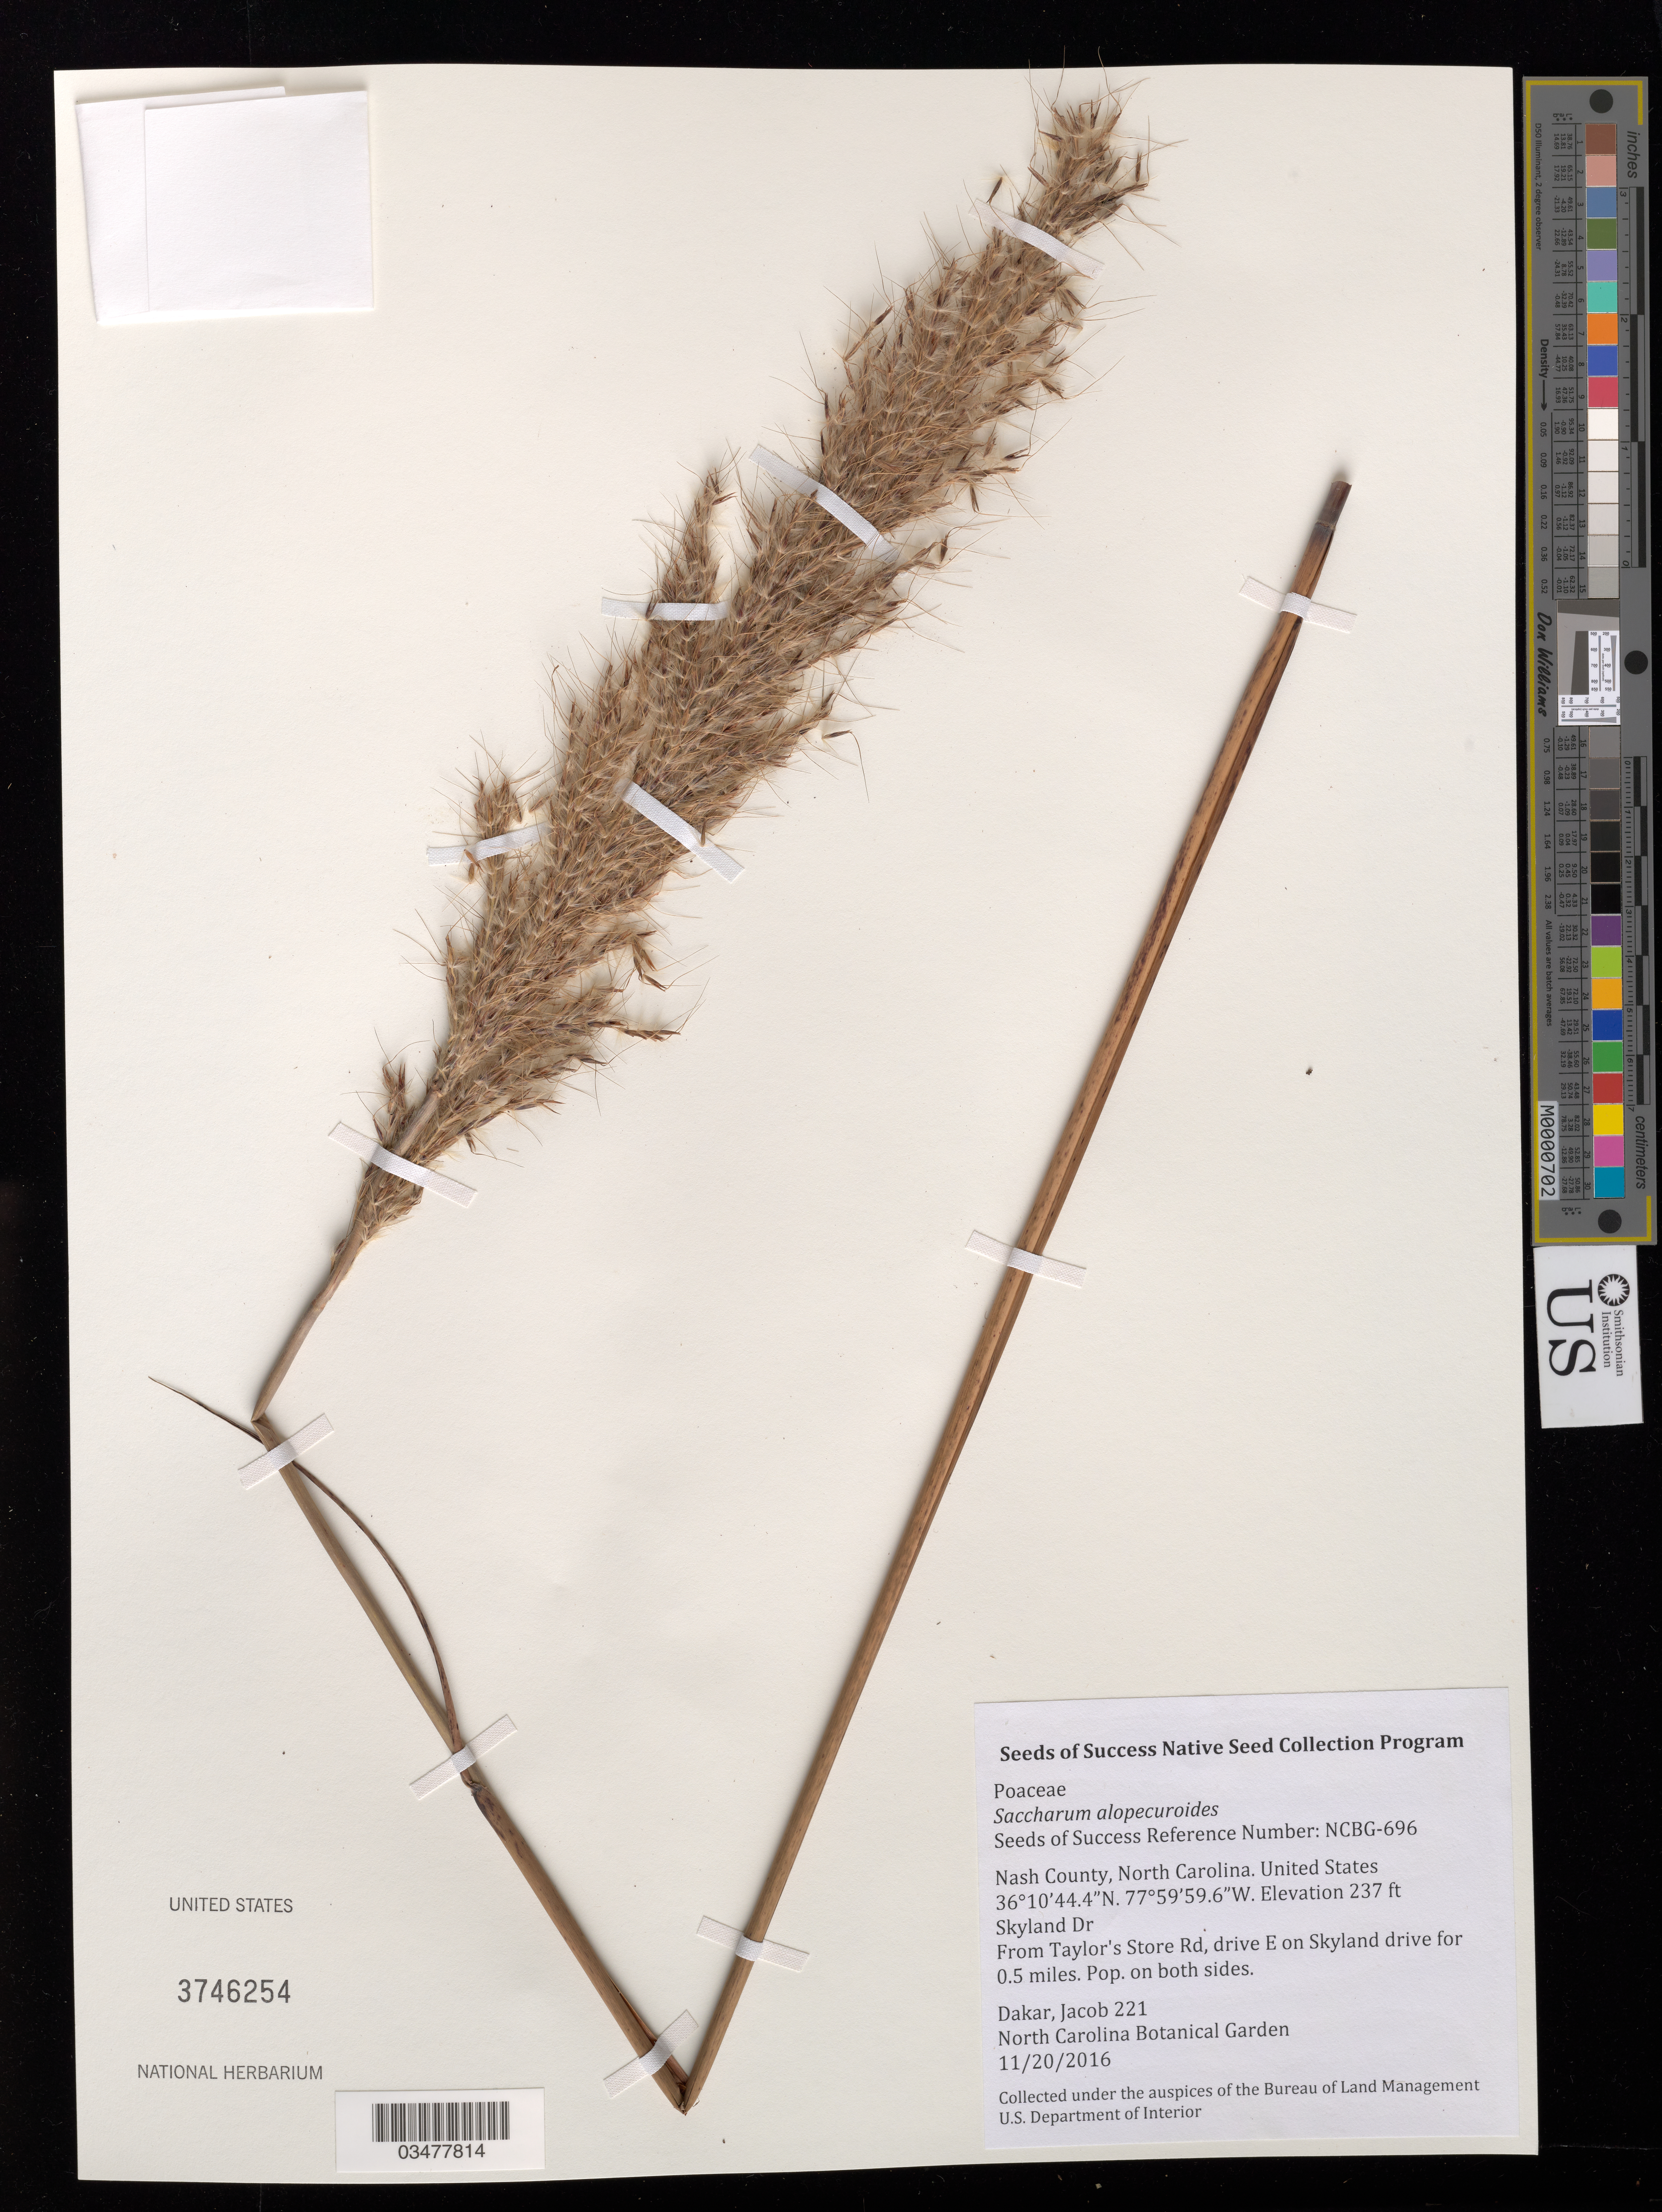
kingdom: Plantae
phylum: Tracheophyta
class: Liliopsida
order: Poales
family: Poaceae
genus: Saccharum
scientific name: Saccharum alopecuroides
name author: (L.) Nutt.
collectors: J. Dakar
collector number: NCBG-696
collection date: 2016-11-20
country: United States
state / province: North Carolina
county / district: Nash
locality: Skyland Dr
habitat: Roadside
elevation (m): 72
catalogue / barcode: US 3746254